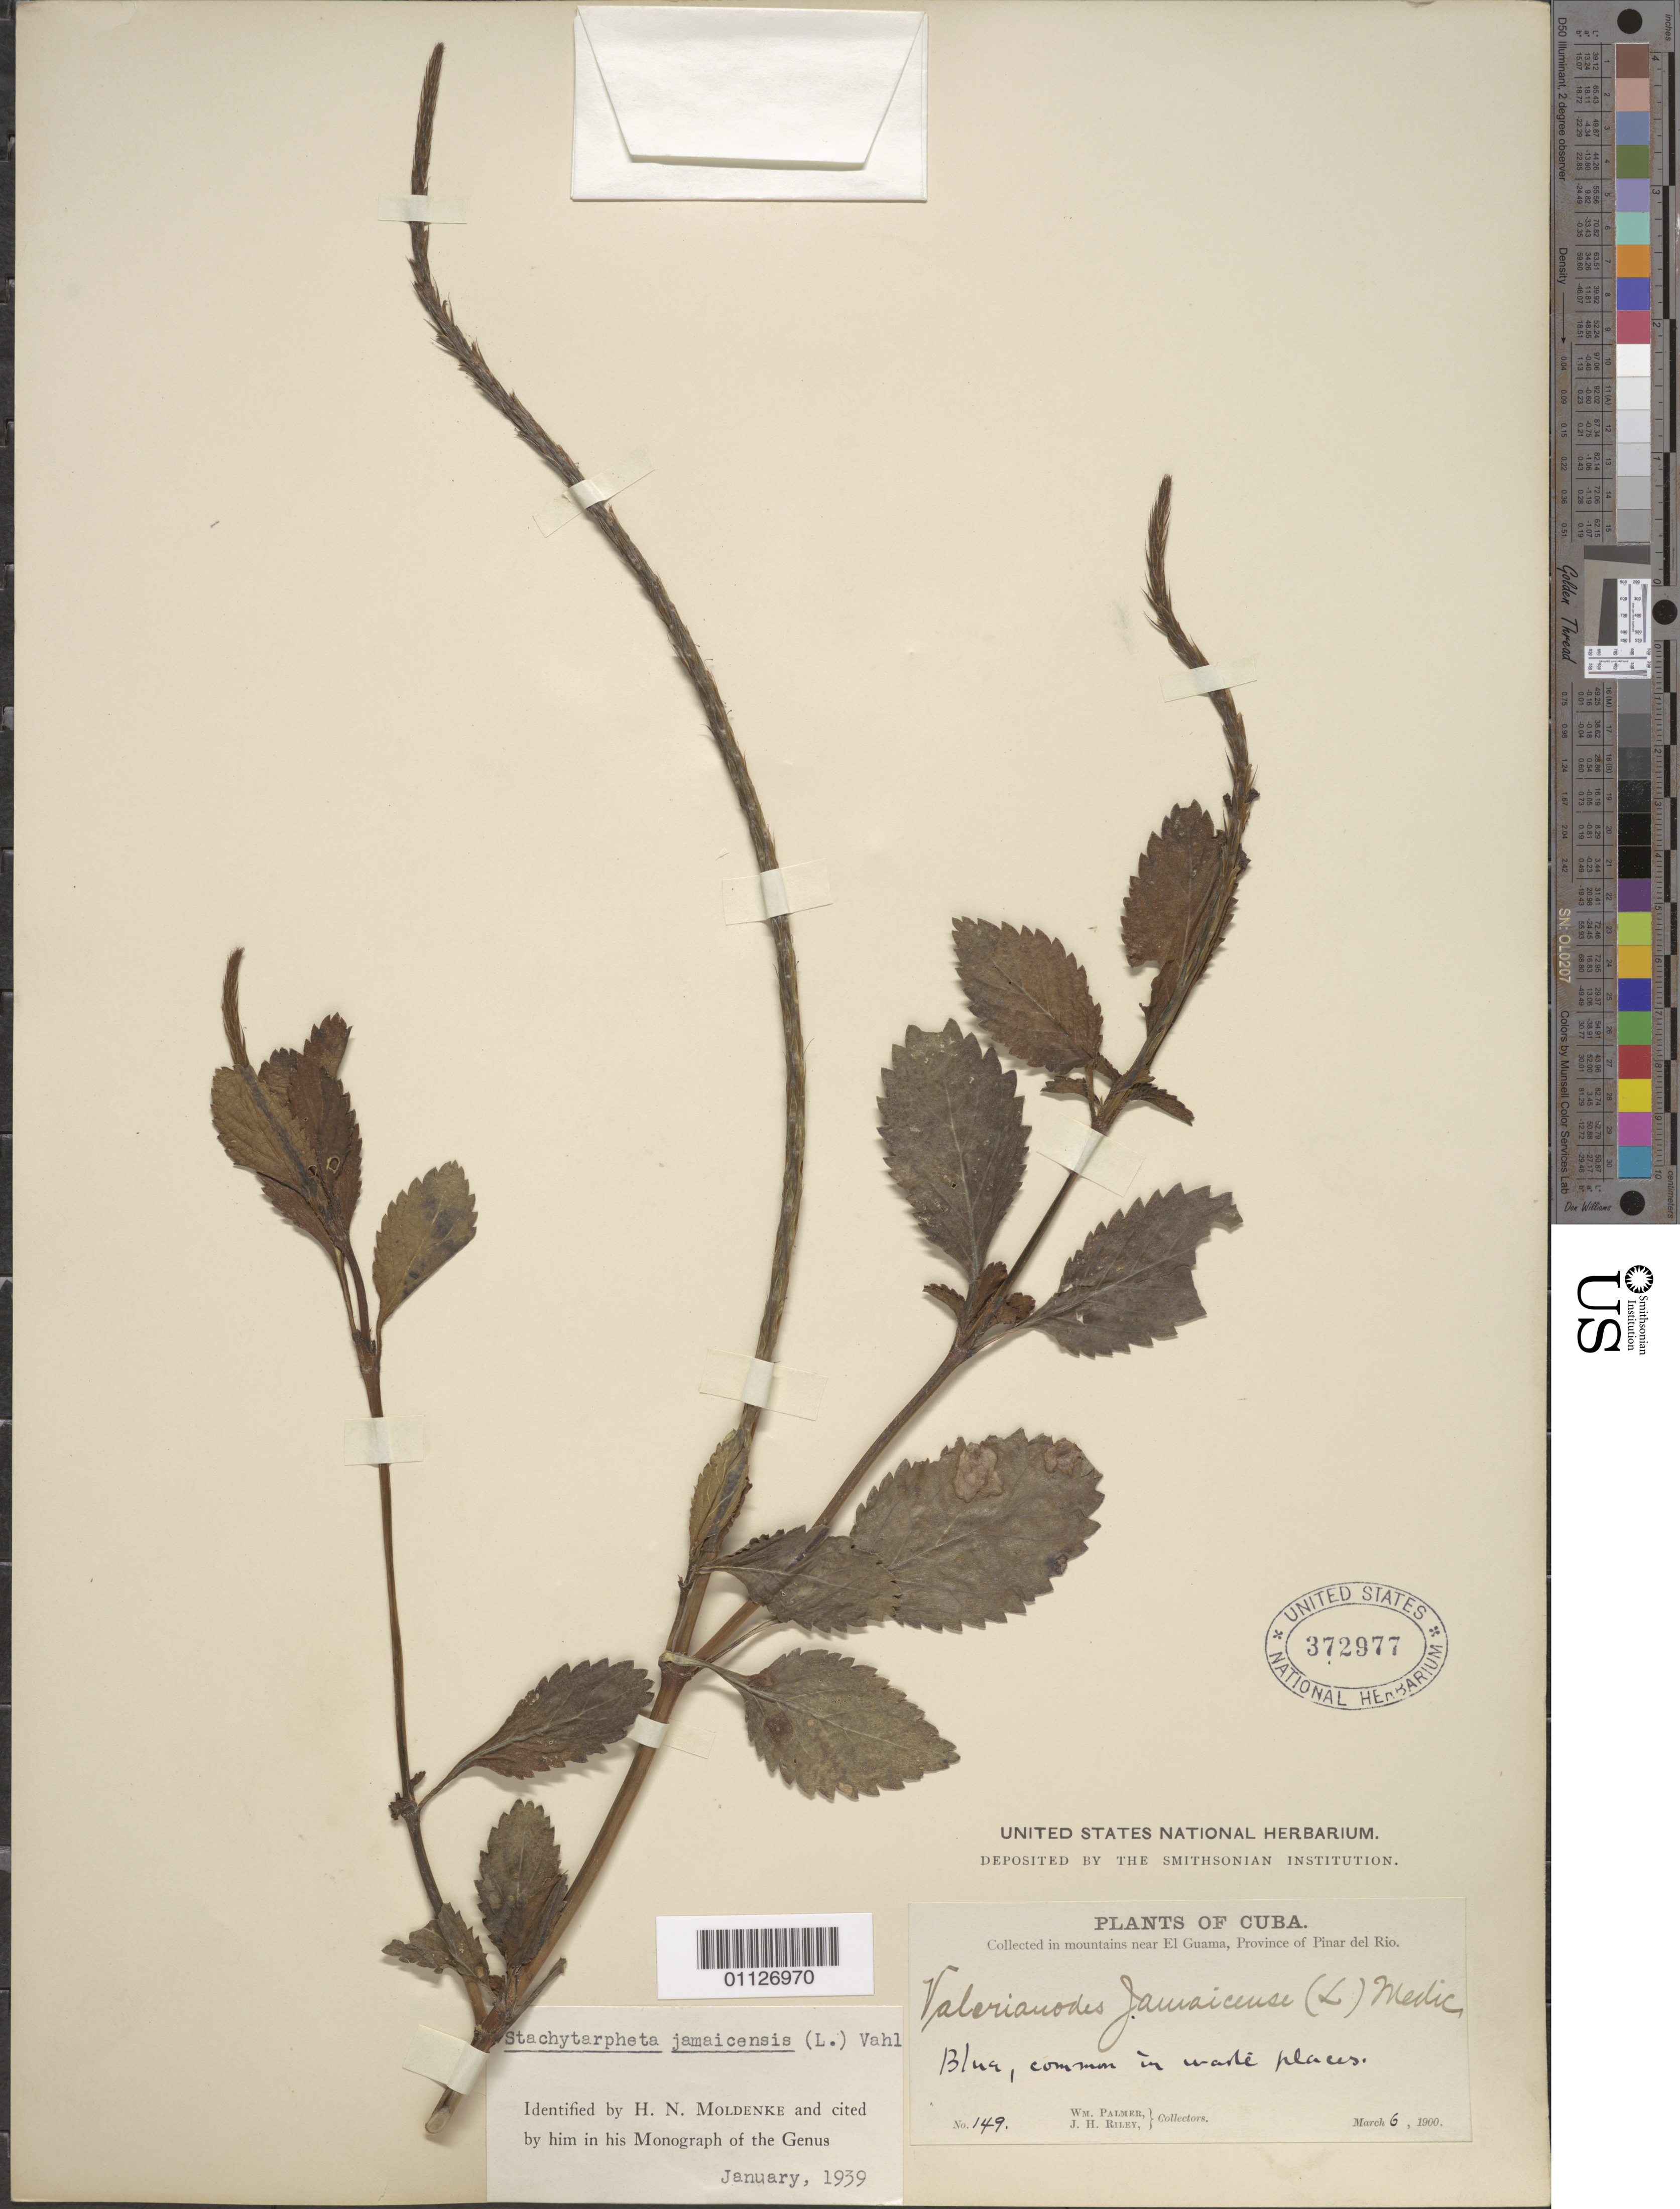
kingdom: Plantae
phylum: Tracheophyta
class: Magnoliopsida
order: Lamiales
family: Verbenaceae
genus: Stachytarpheta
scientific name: Stachytarpheta jamaicensis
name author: (L.) Vahl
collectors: W. Palmer & J. H. Riley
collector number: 149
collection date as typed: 06 Mar 1900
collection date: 1900-03-06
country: Cuba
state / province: Pinar del Rio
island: Cuba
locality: Mountains near El Guama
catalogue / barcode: US 372977